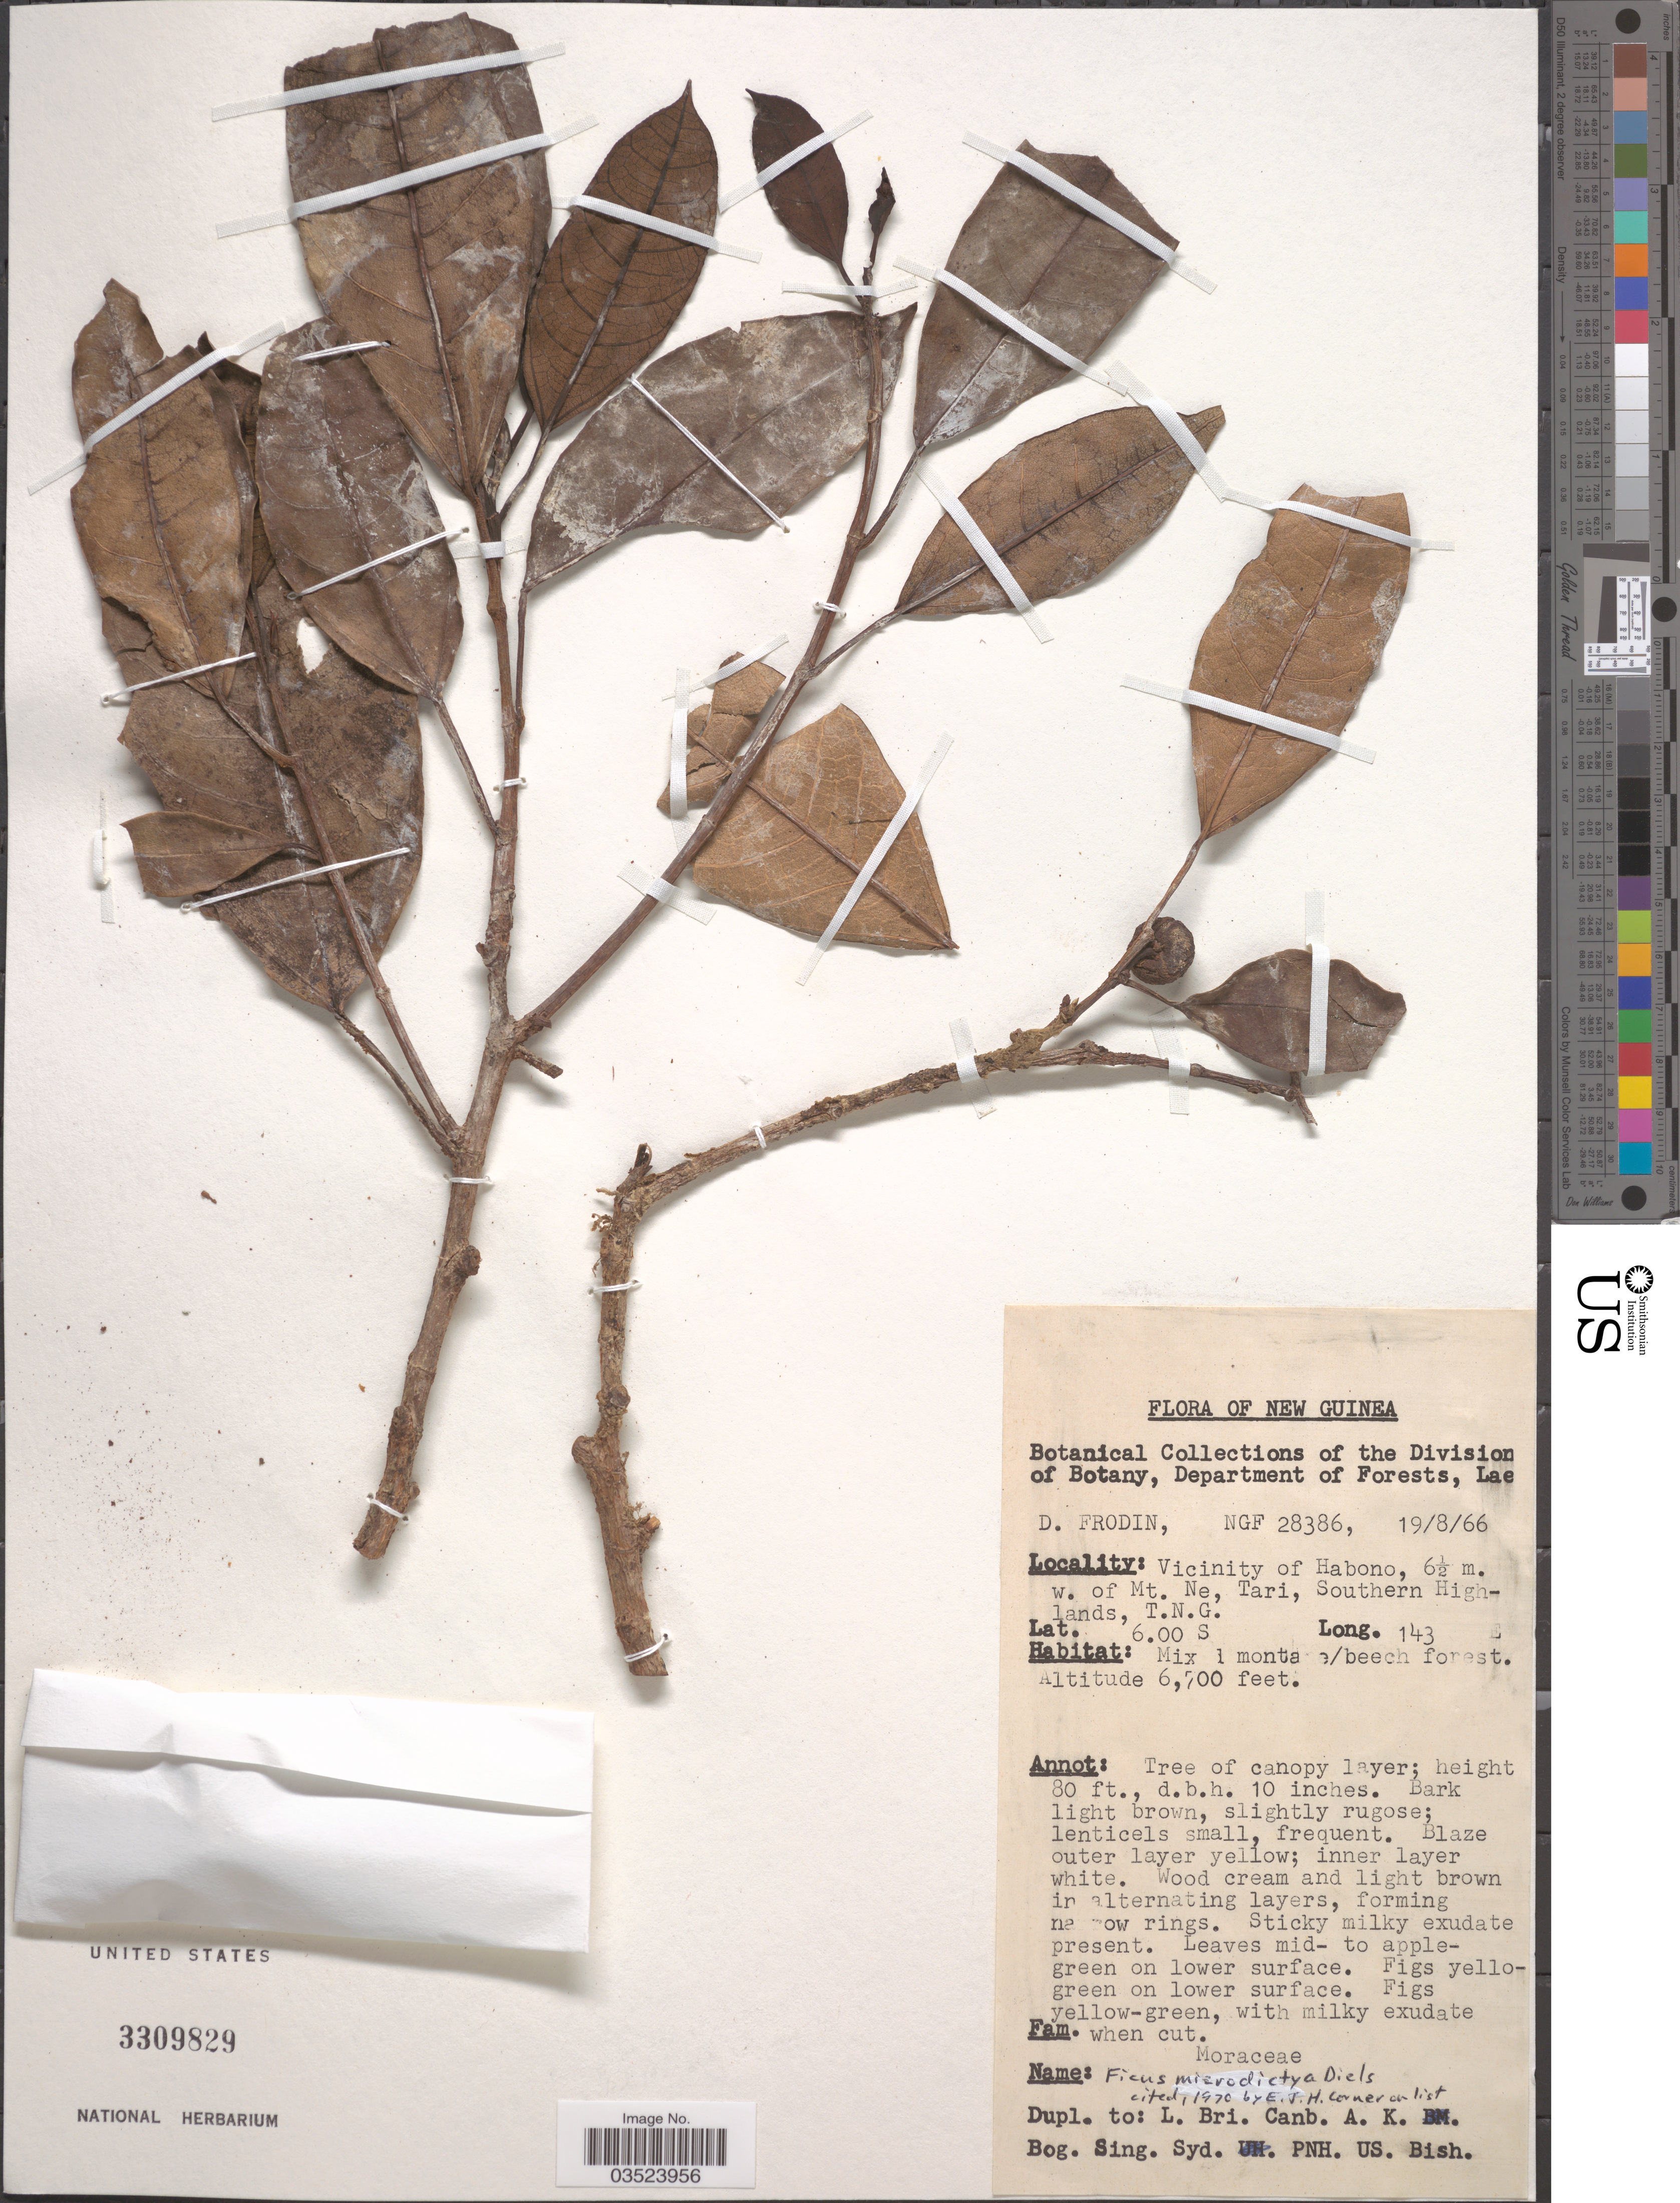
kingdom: Plantae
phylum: Tracheophyta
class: Magnoliopsida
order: Rosales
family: Moraceae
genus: Ficus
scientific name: Ficus microdictya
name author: Diels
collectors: D. G. Frodin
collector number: NGF28386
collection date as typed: Transcribed d/m/y: 19/8/66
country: Papua New Guinea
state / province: Southern Highlands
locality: New Guinea. Vicinity of Habono, 6½ m. w. of Mt. Ne, Tari, Southern Highlands, T.N.G.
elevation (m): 2042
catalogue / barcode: US 3309829